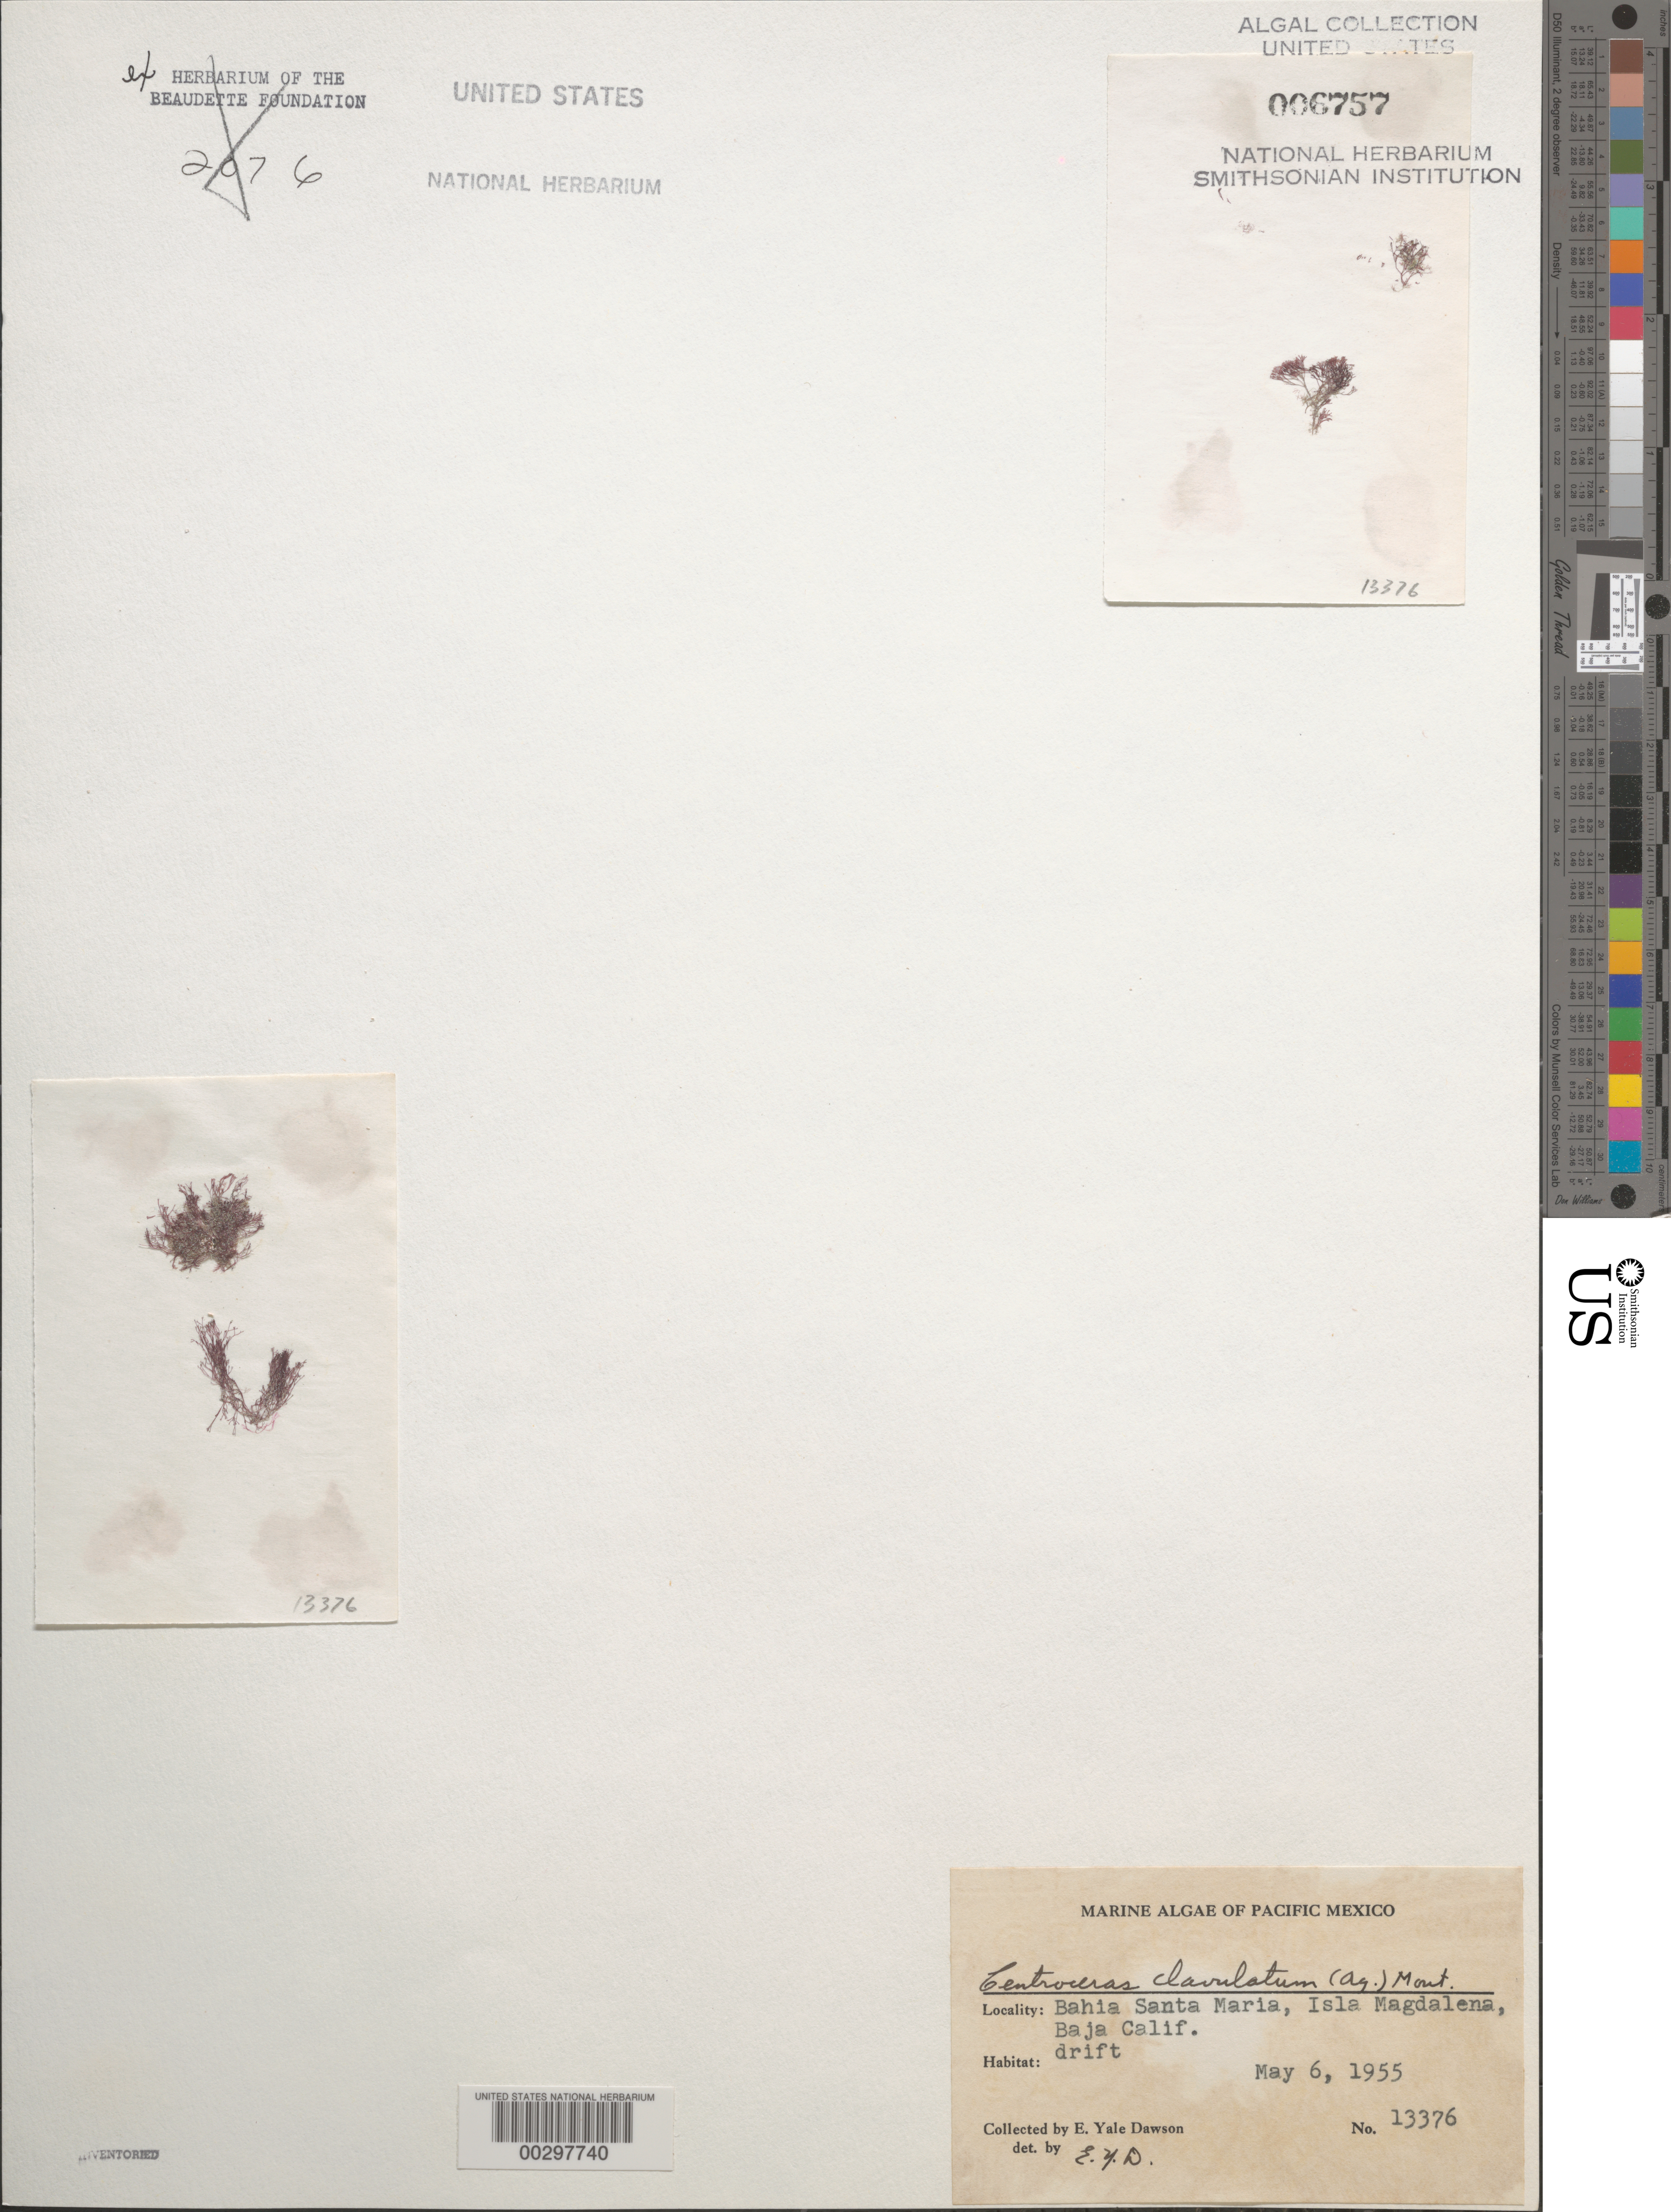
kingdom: Plantae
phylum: Rhodophyta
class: Florideophyceae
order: Ceramiales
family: Ceramiaceae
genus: Centroceras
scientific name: Centroceras clavulatum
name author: (C. Agardh) Mont.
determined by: Dawson, E. Y.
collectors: E. Y. Dawson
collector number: EYD 13376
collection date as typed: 06 May 1955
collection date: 1955-05-06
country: Mexico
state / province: Baja California Sur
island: Isla Magdalena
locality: Bahia Santa Maria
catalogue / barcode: US 6757